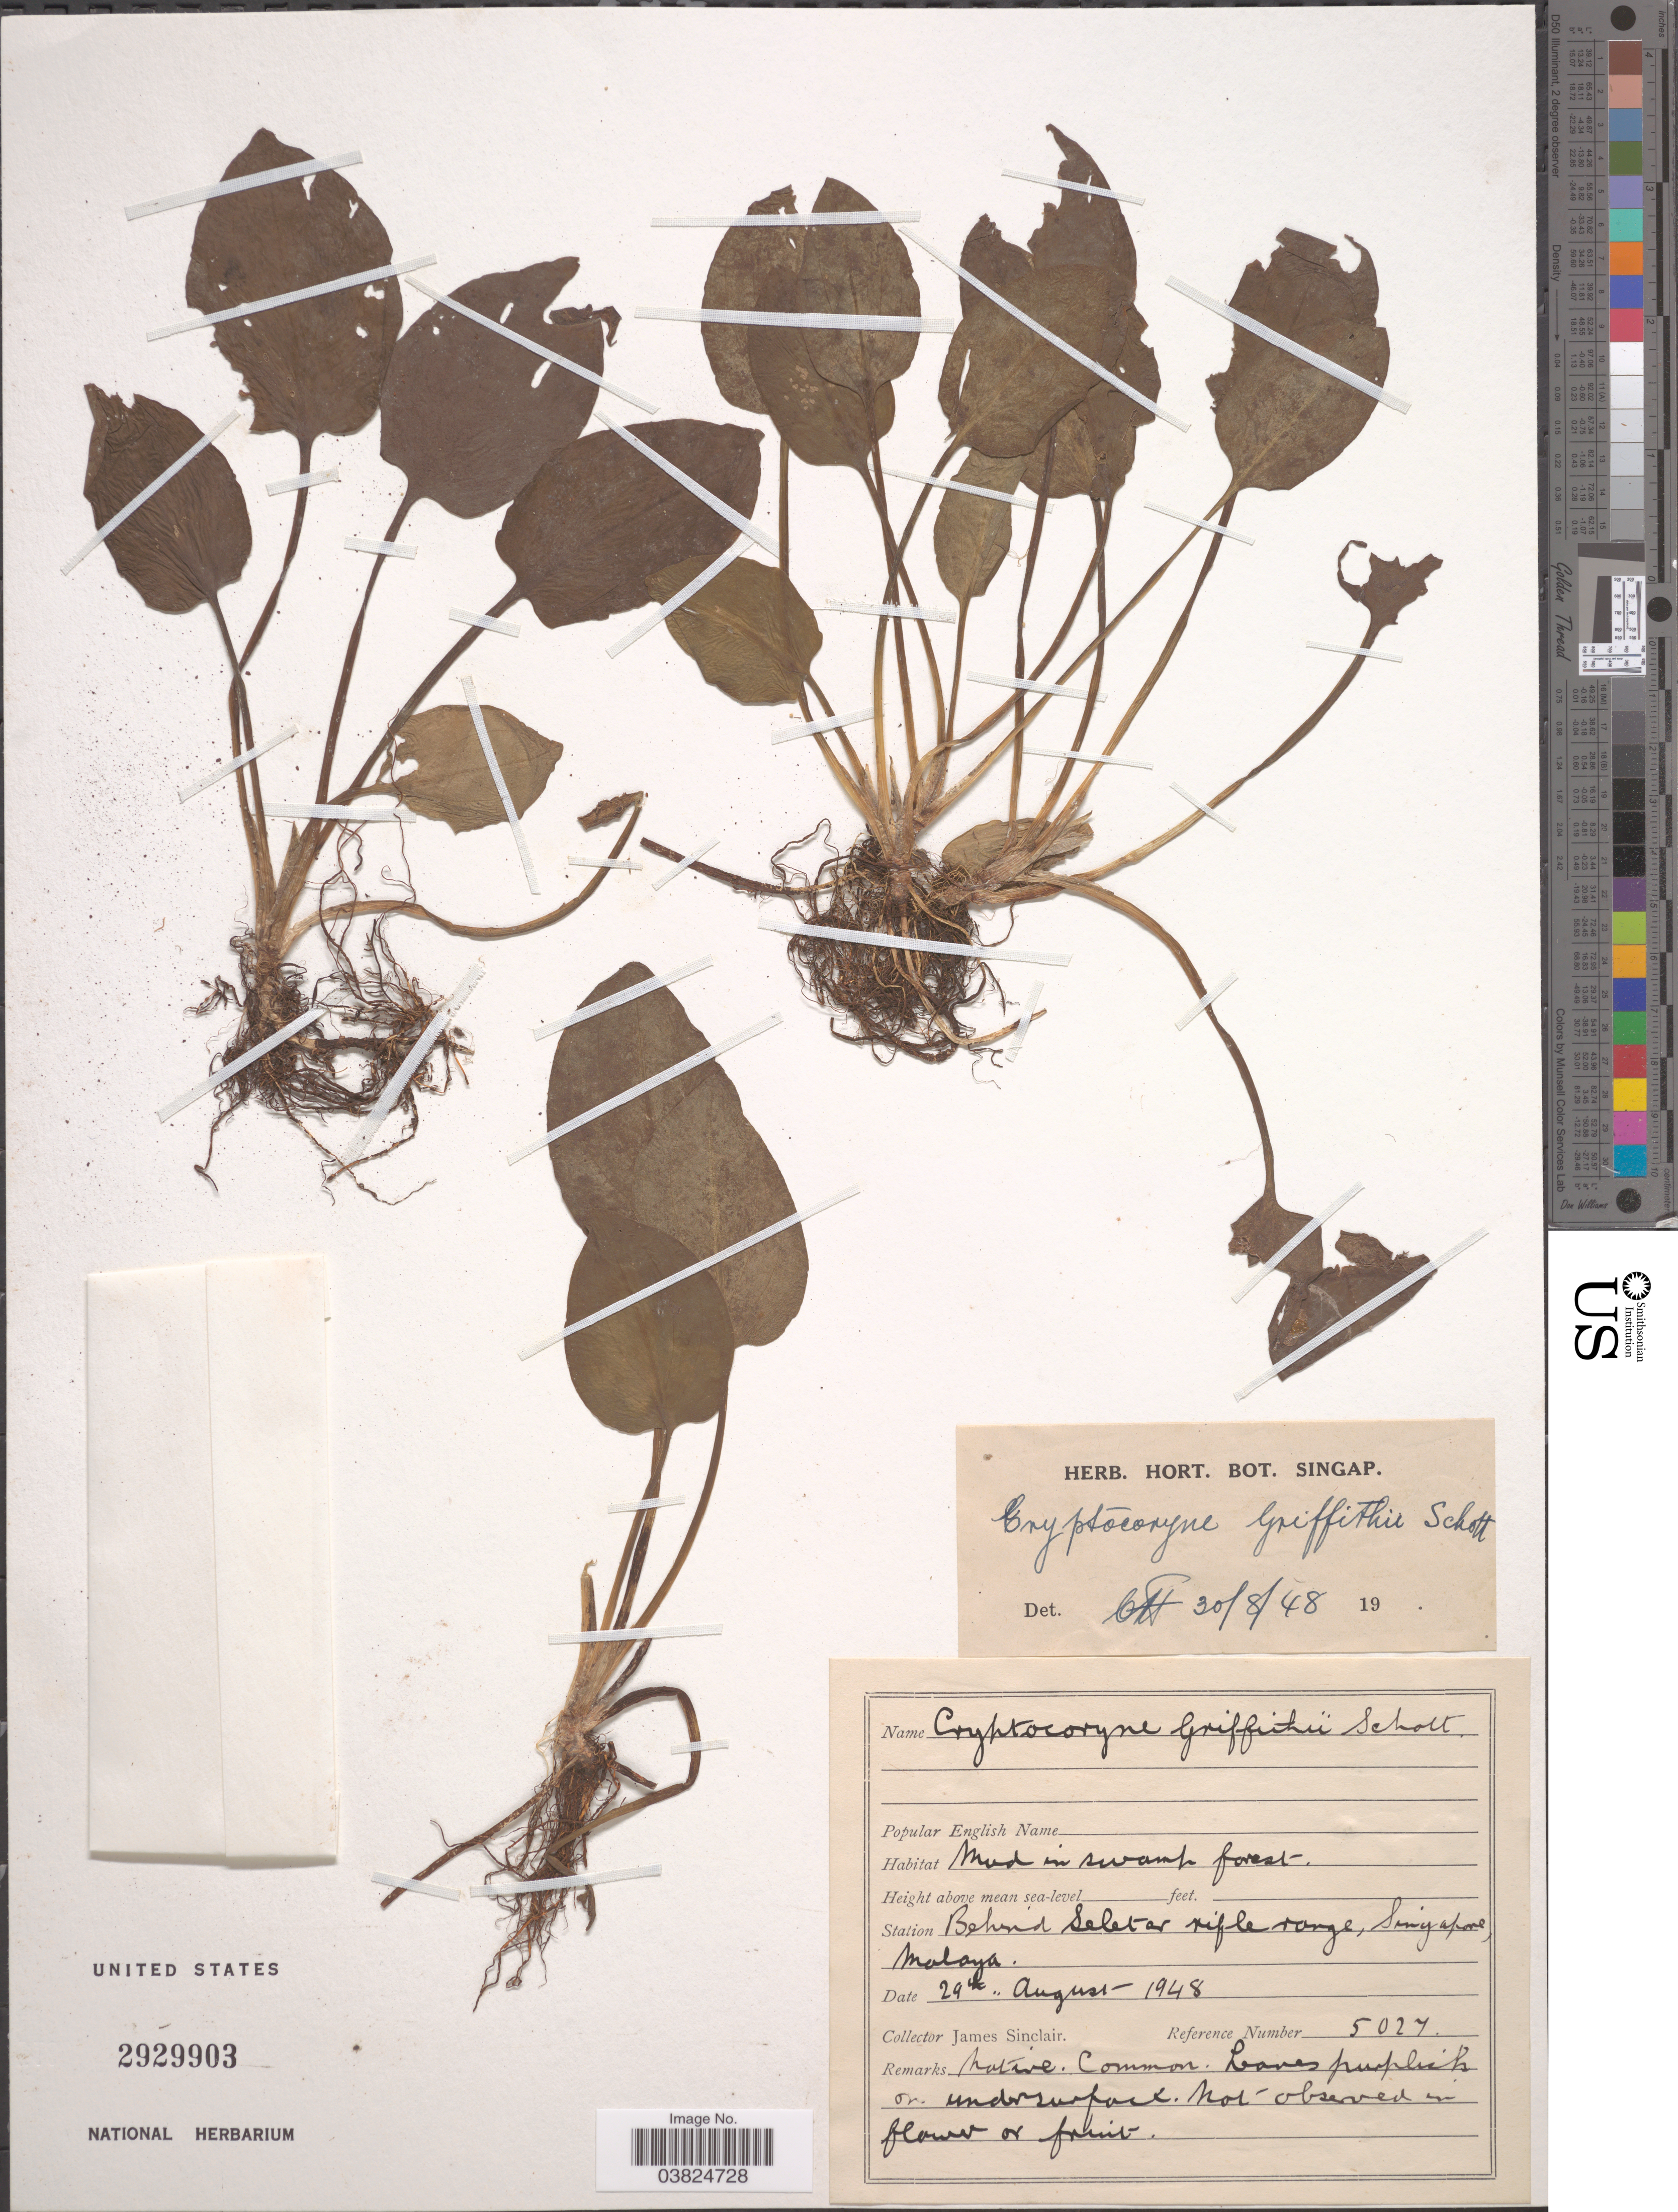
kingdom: Plantae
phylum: Tracheophyta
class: Liliopsida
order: Alismatales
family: Araceae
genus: Cryptocoryne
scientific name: Cryptocoryne griffithii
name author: Schott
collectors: J. Sinclair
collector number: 5027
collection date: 1948-08-29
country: Singapore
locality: Station Behind Seletar rifle range, Malaya.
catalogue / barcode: US 2929903